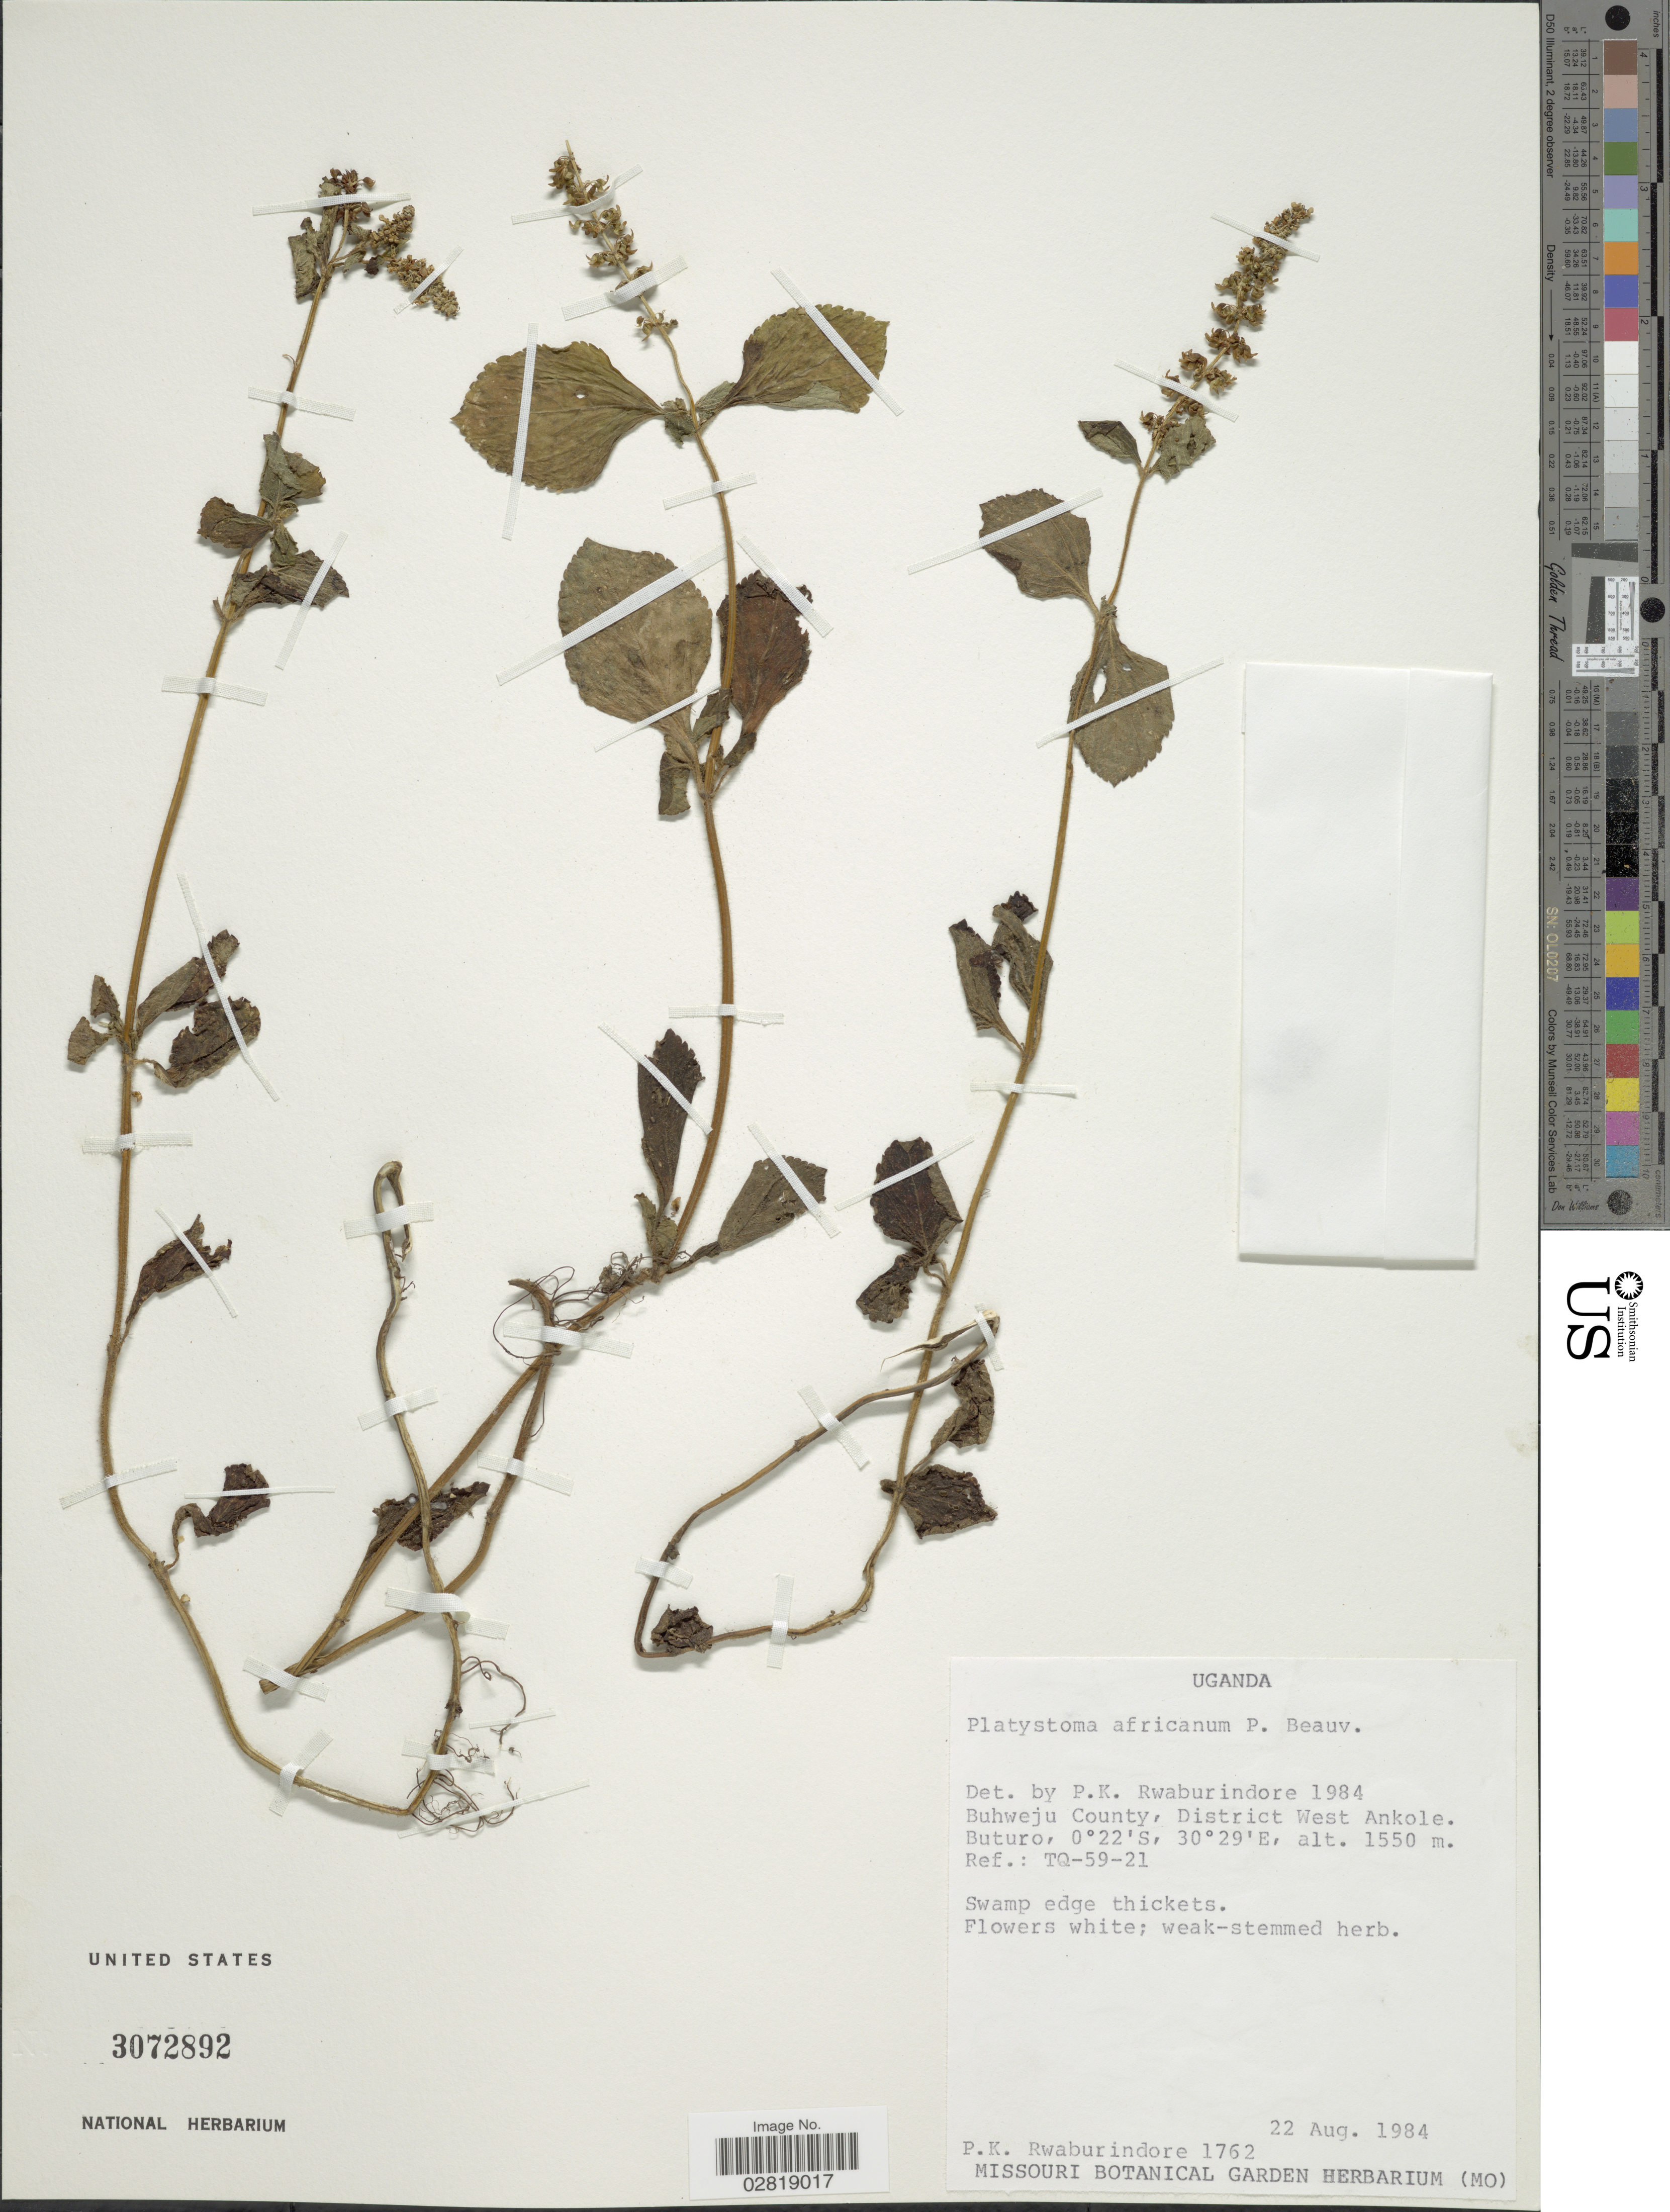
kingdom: Plantae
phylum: Tracheophyta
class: Magnoliopsida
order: Lamiales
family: Lamiaceae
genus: Platostoma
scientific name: Platostoma africanum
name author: P. Beauv.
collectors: P. Rwaburindore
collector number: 1762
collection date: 1984-08-22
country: Uganda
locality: Buhweju County, District West Ankole. Buturo. Ref.: TQ-59-21.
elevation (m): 1550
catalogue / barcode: US 3072892